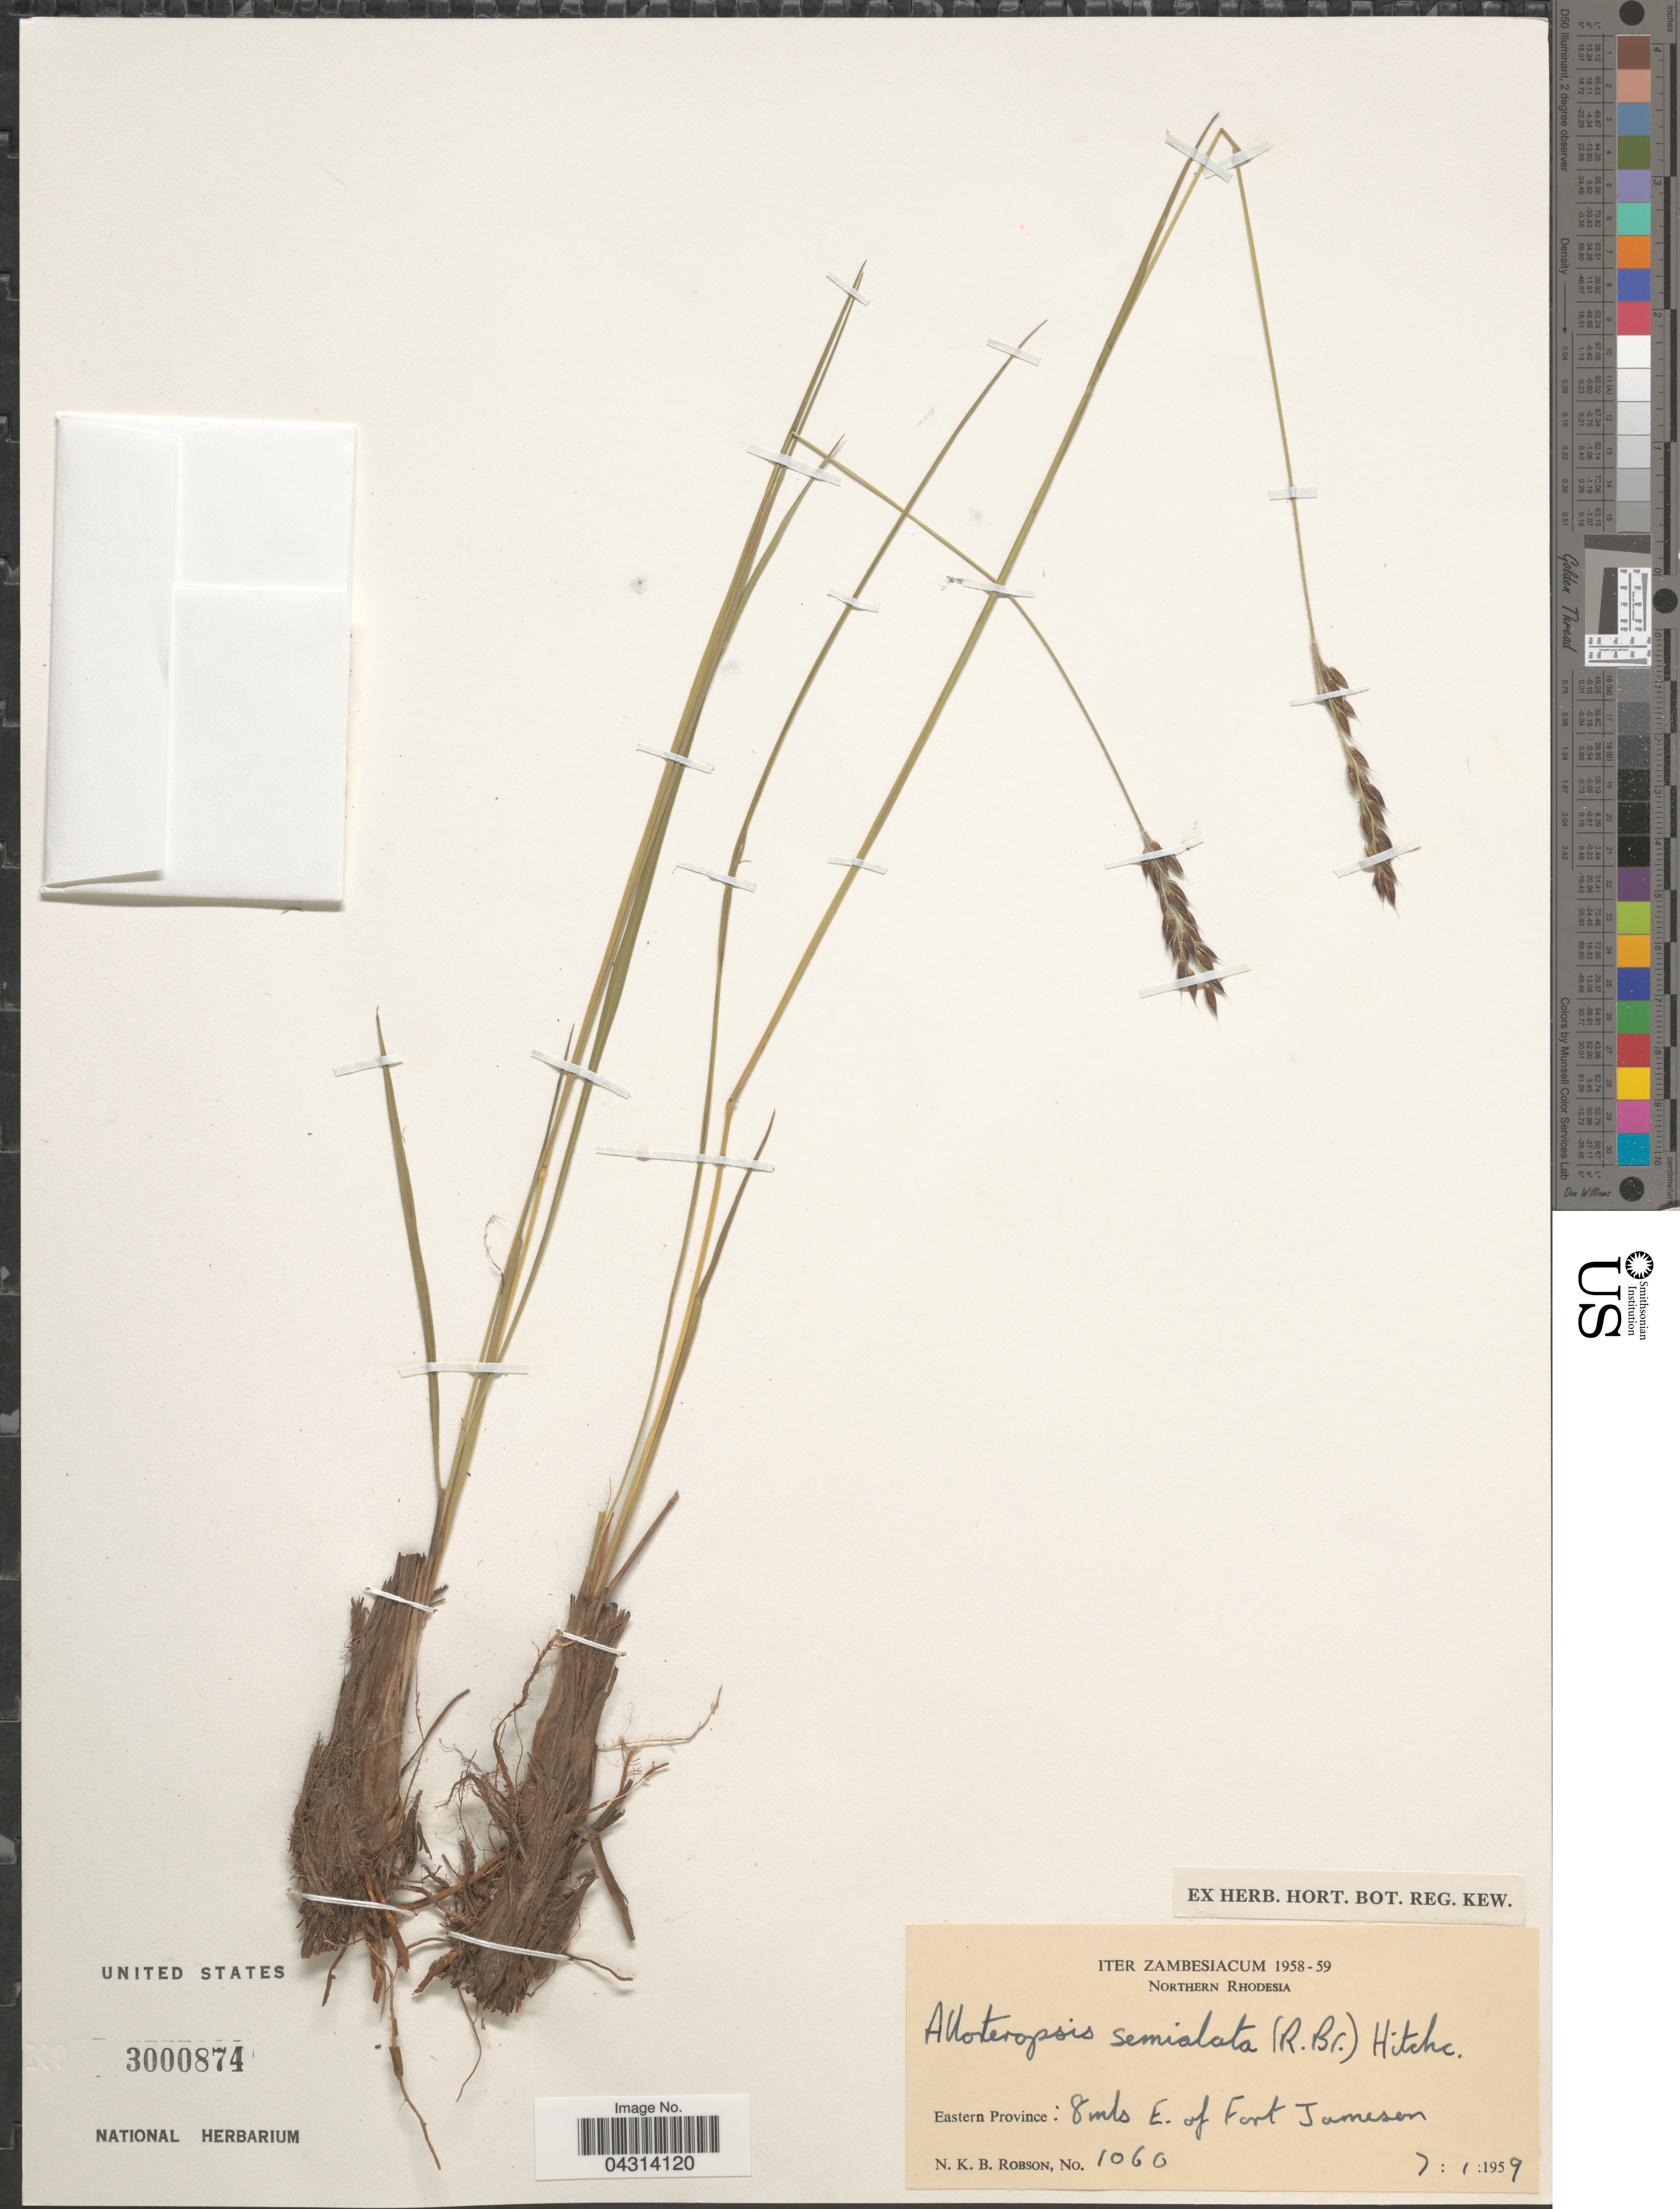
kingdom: Plantae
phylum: Tracheophyta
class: Liliopsida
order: Poales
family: Poaceae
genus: Alloteropsis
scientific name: Alloteropsis semialata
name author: (R. Br.) Hitchc.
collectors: N. Robson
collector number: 1060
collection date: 1959-01-07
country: Zambia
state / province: Eastern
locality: Iter Zambesiacum 1958-59. Northern Rhodesia. 8 mls E. of Fort Jameson.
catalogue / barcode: US 3000874